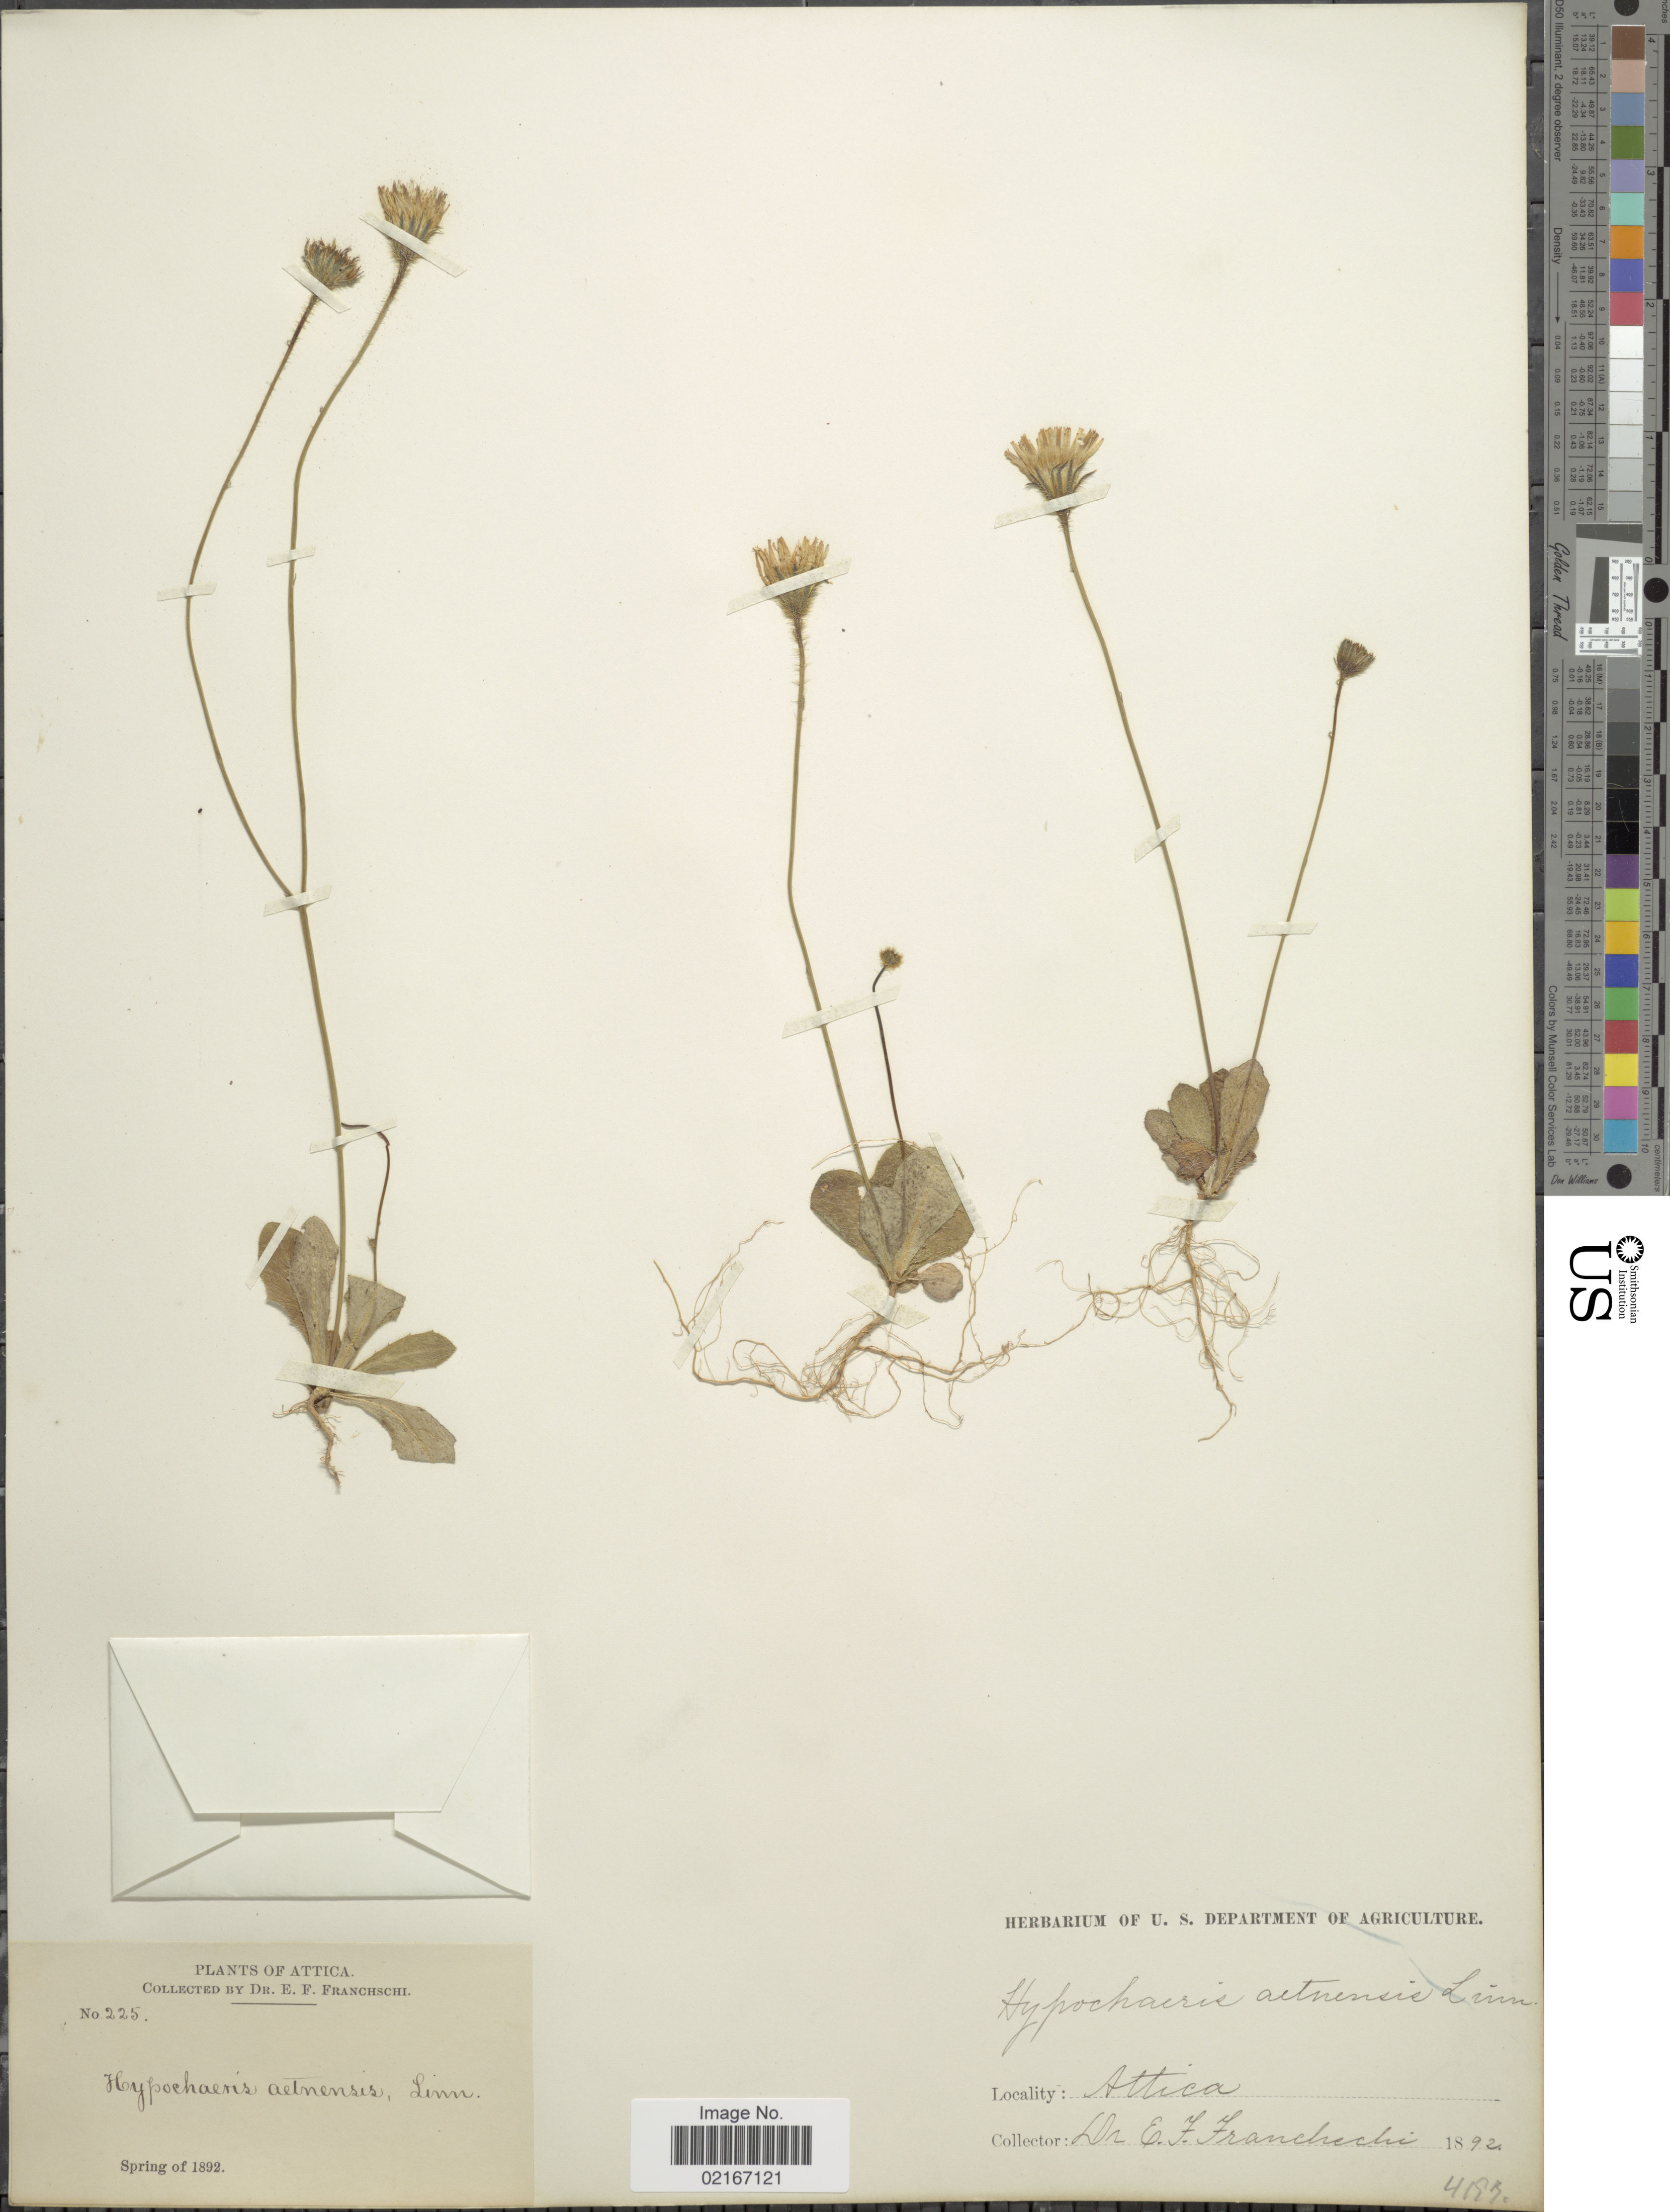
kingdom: Plantae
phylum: Tracheophyta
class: Magnoliopsida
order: Asterales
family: Asteraceae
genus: Hypochaeris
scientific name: Hypochaeris achyrophorus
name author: L.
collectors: E. Franchschi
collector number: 225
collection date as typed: Spring of 1892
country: Greece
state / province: Attica